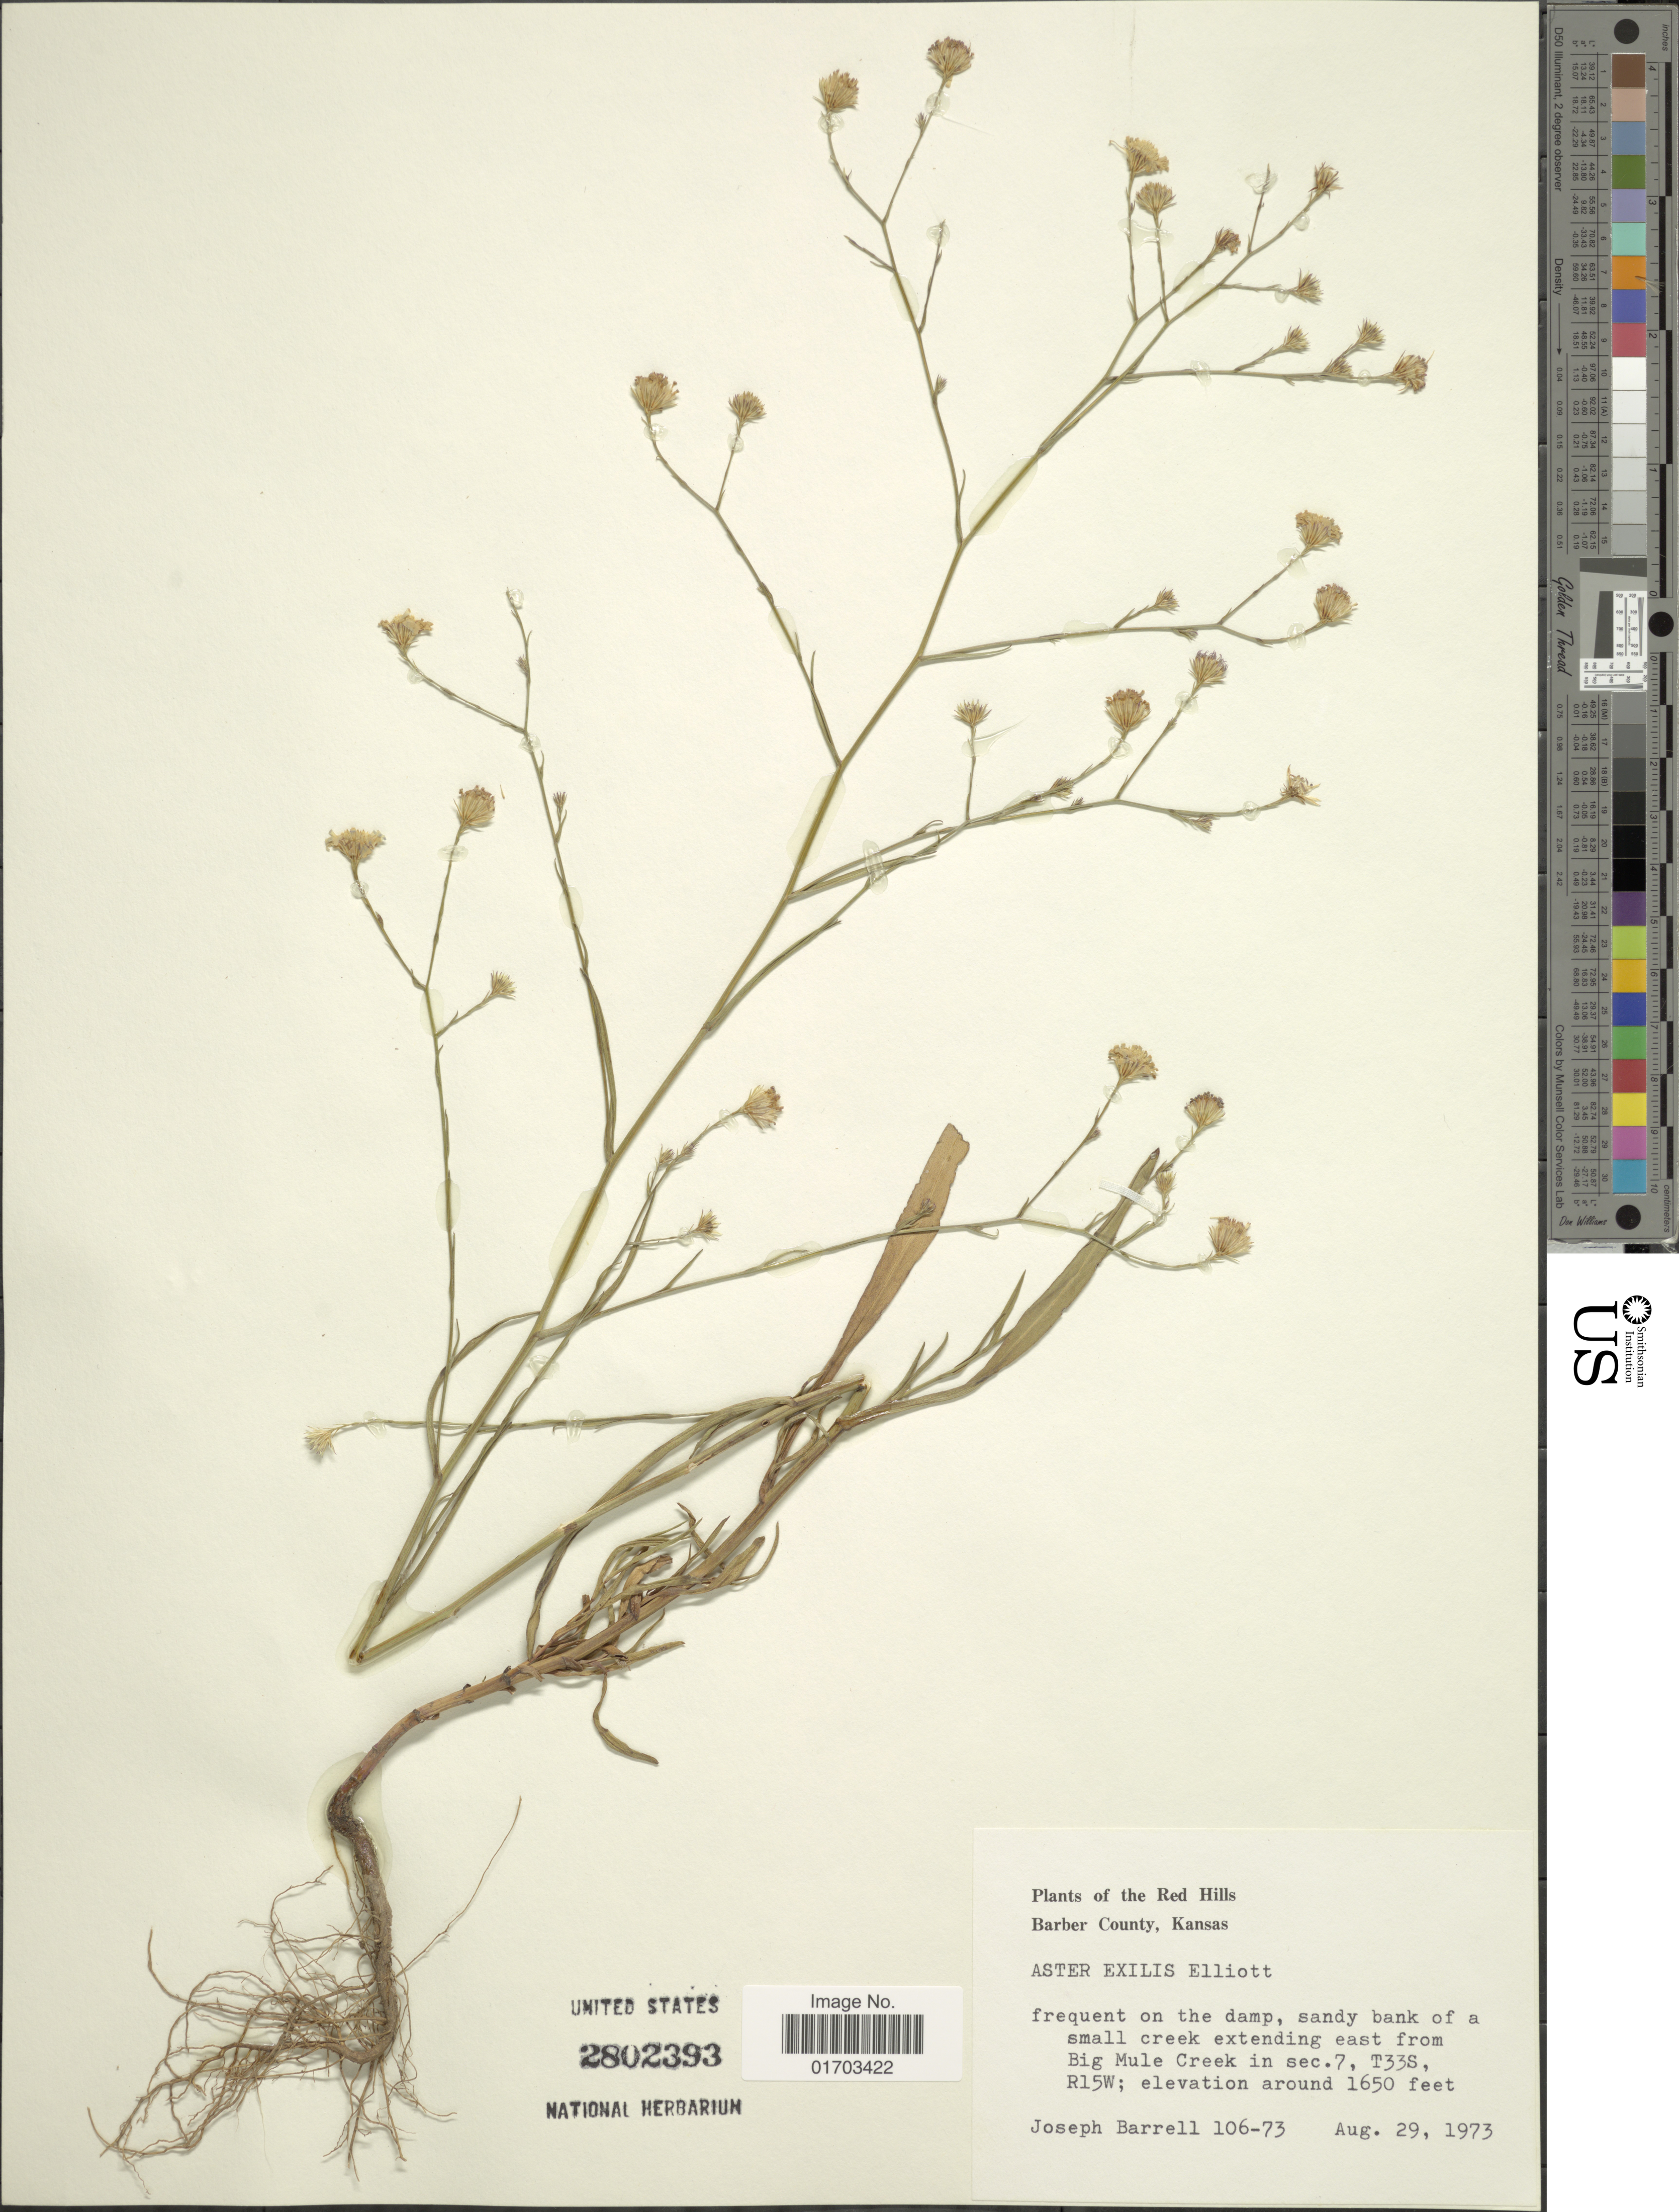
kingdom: Plantae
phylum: Tracheophyta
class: Magnoliopsida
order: Asterales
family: Asteraceae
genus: Symphyotrichum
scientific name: Symphyotrichum subulatum var. ligulatum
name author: (Shinners) S.D. Sundb.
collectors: J. Barrell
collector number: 106-73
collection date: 1973-08-29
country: United States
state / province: Kansas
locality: The Red Hills, Barber County, sandy bank of a small creek extending east from Big Mule Creek in sec. 7, T33S, R15W.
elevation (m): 503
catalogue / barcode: US 2802393